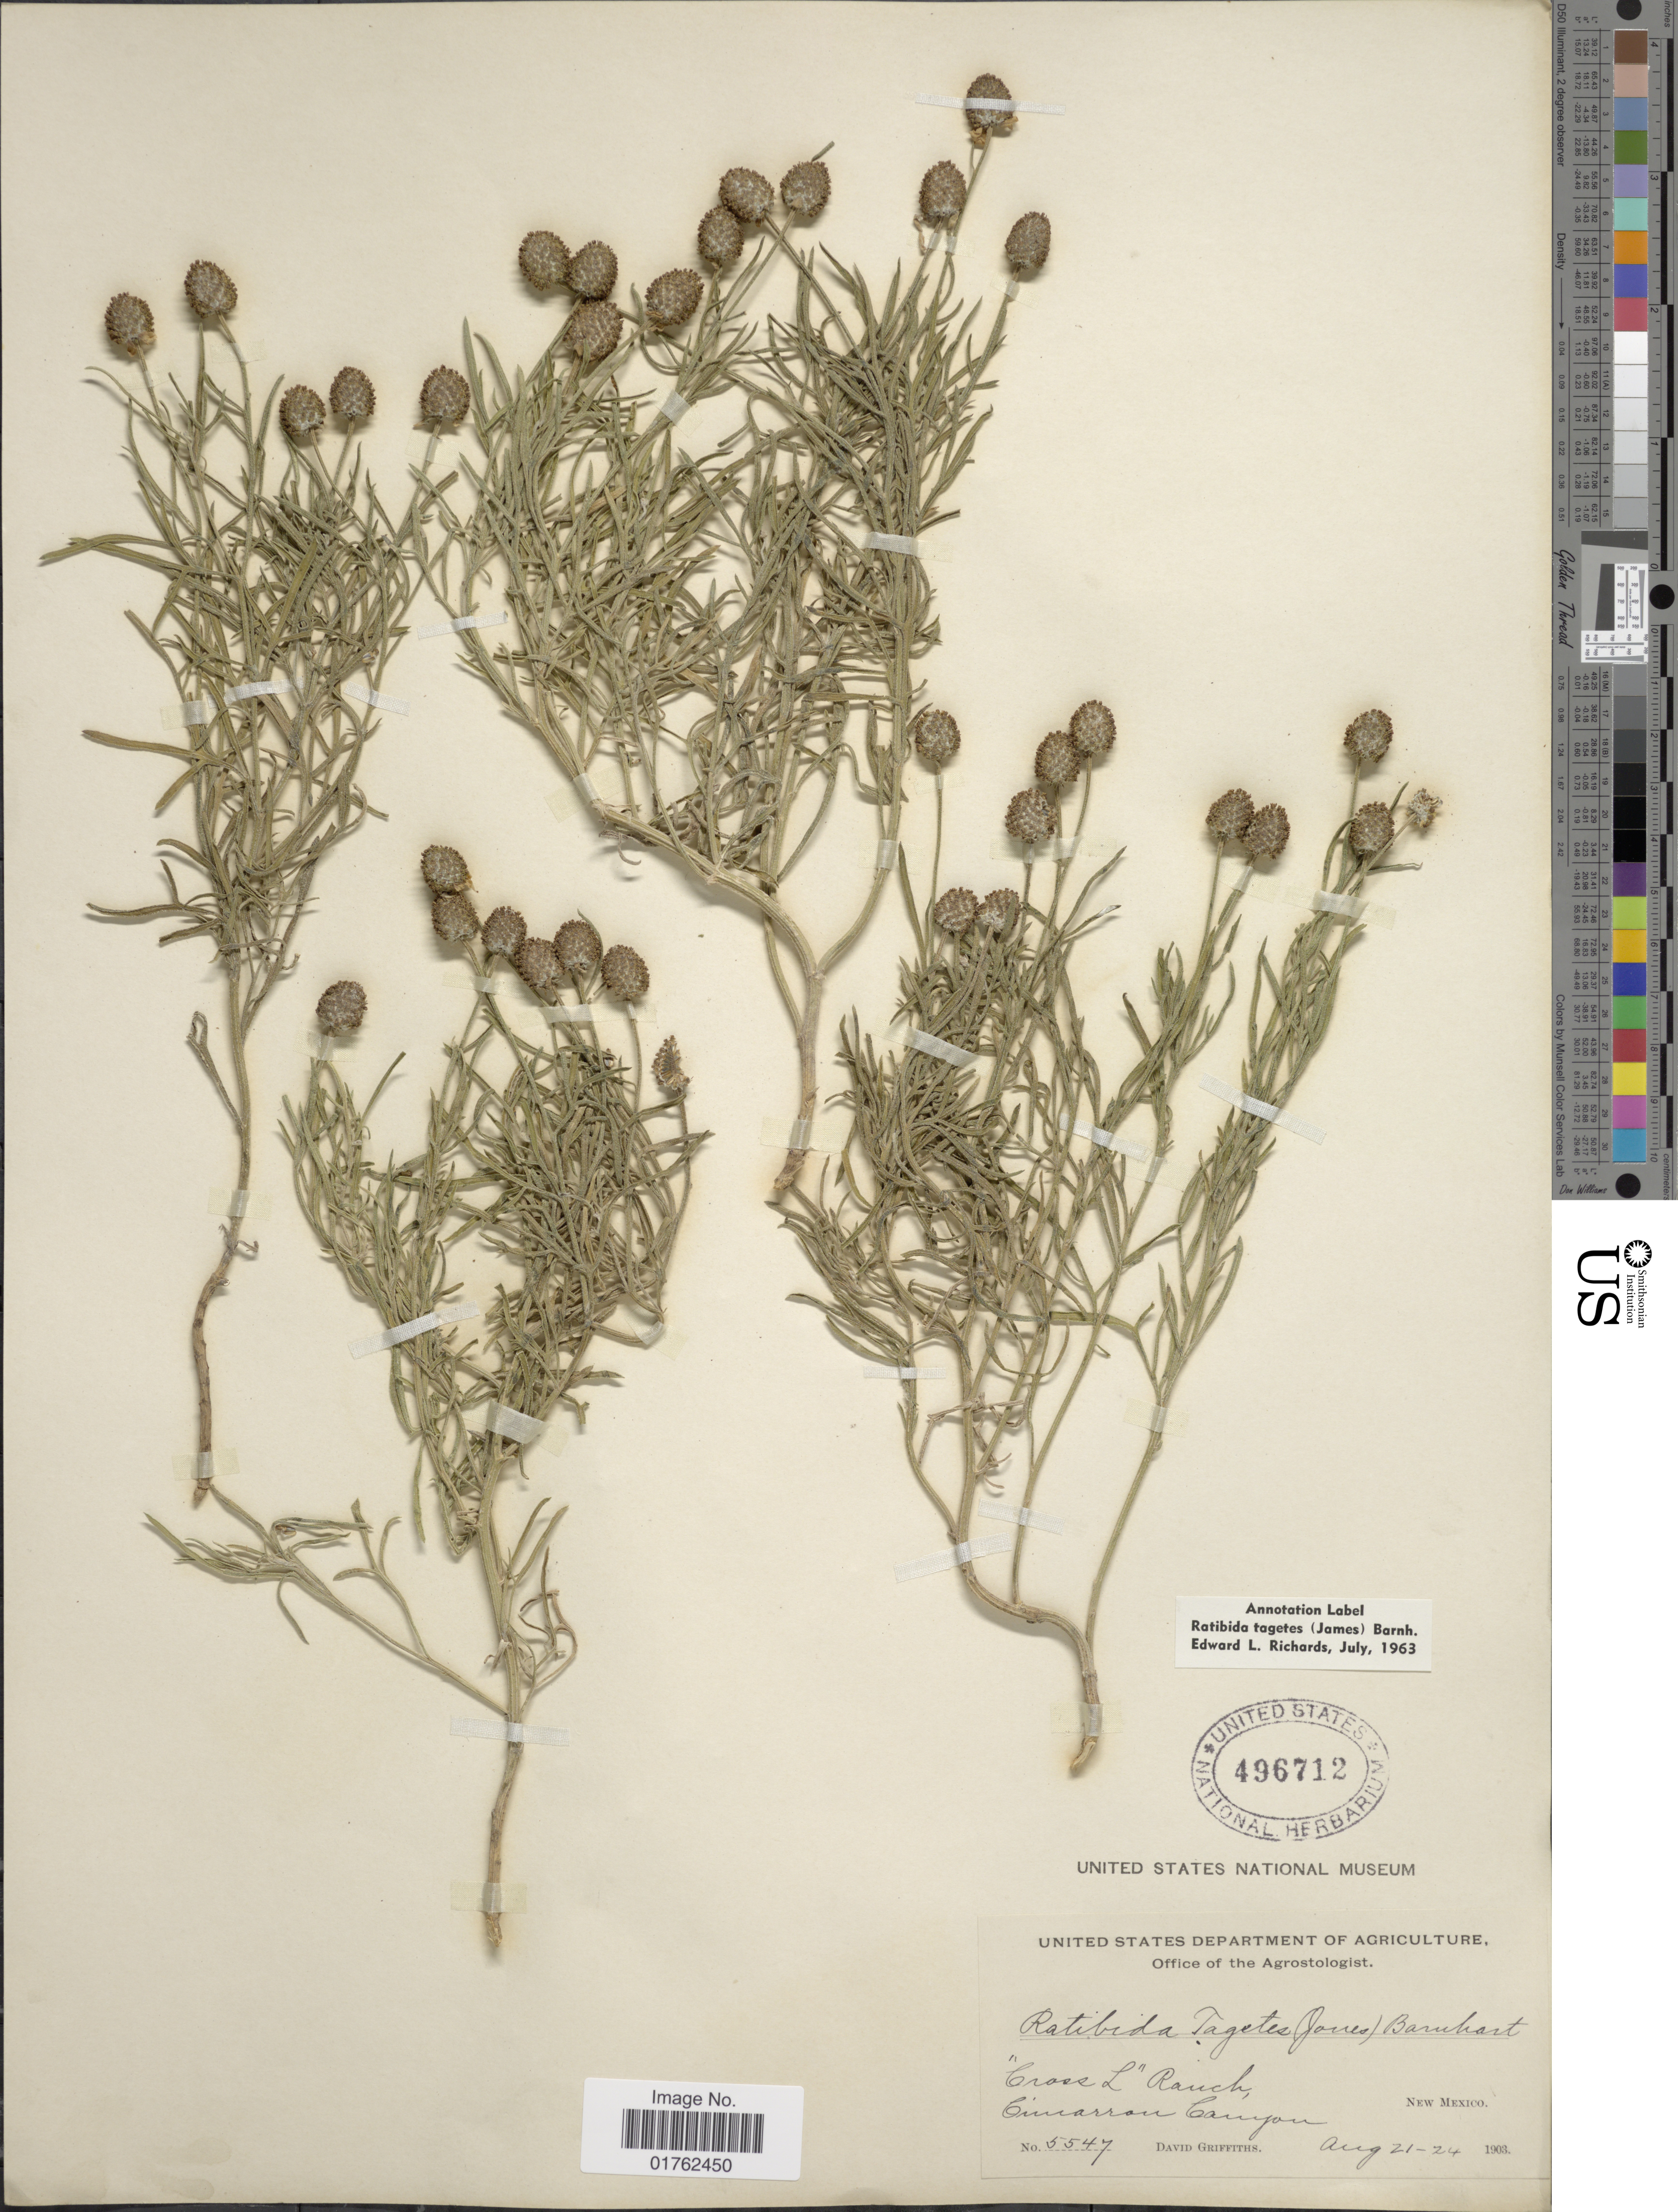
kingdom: Plantae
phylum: Tracheophyta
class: Magnoliopsida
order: Asterales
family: Asteraceae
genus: Ratibida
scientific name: Ratibida tagetes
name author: (James) Barnhart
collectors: D. Griffiths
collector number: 5547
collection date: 1903-08-21/1903-08-24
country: United States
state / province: New Mexico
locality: Cross L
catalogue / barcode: US 496712